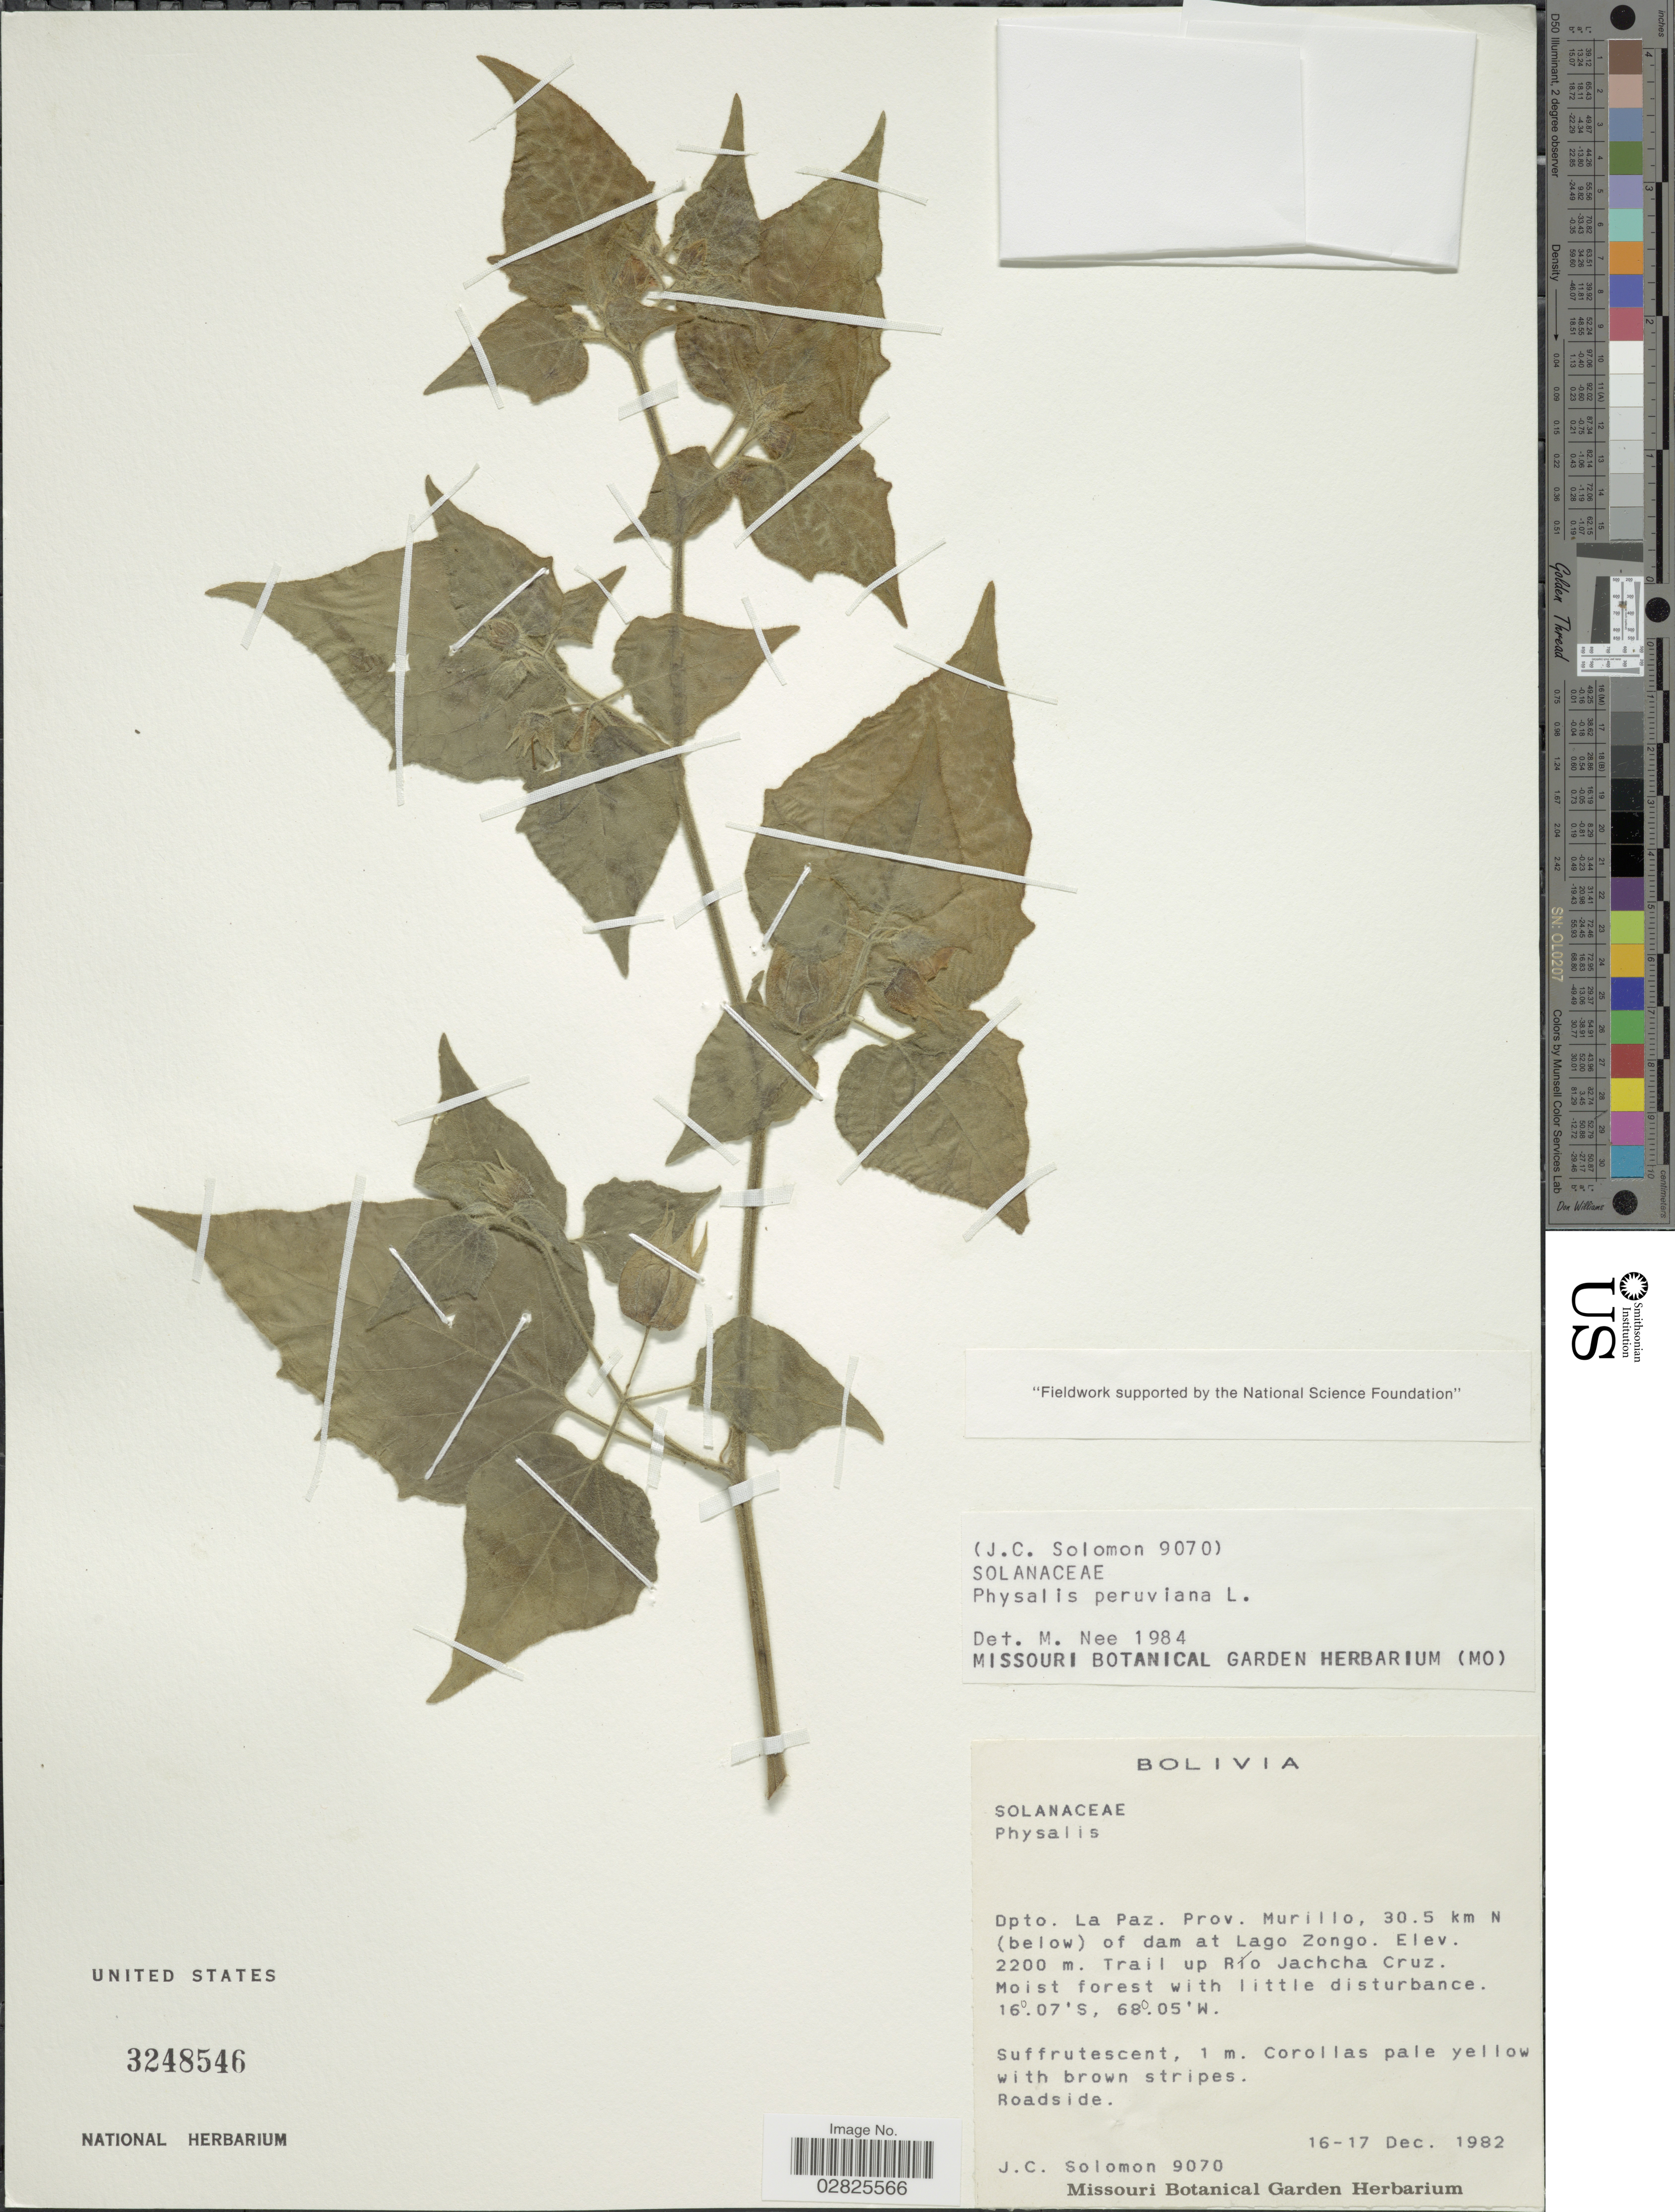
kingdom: Plantae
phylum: Tracheophyta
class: Magnoliopsida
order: Solanales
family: Solanaceae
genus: Physalis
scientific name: Physalis peruviana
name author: L.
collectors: J. C. Solomon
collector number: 9070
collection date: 1982-12-16/1982-12-17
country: Bolivia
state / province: La Paz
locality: Dpto. La Paz. Prov. Murillo, 30.5 km N (below) of dam at Lago Zongo. Trail up Rio Jachcha Cruz.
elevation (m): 2200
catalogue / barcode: US 3248546